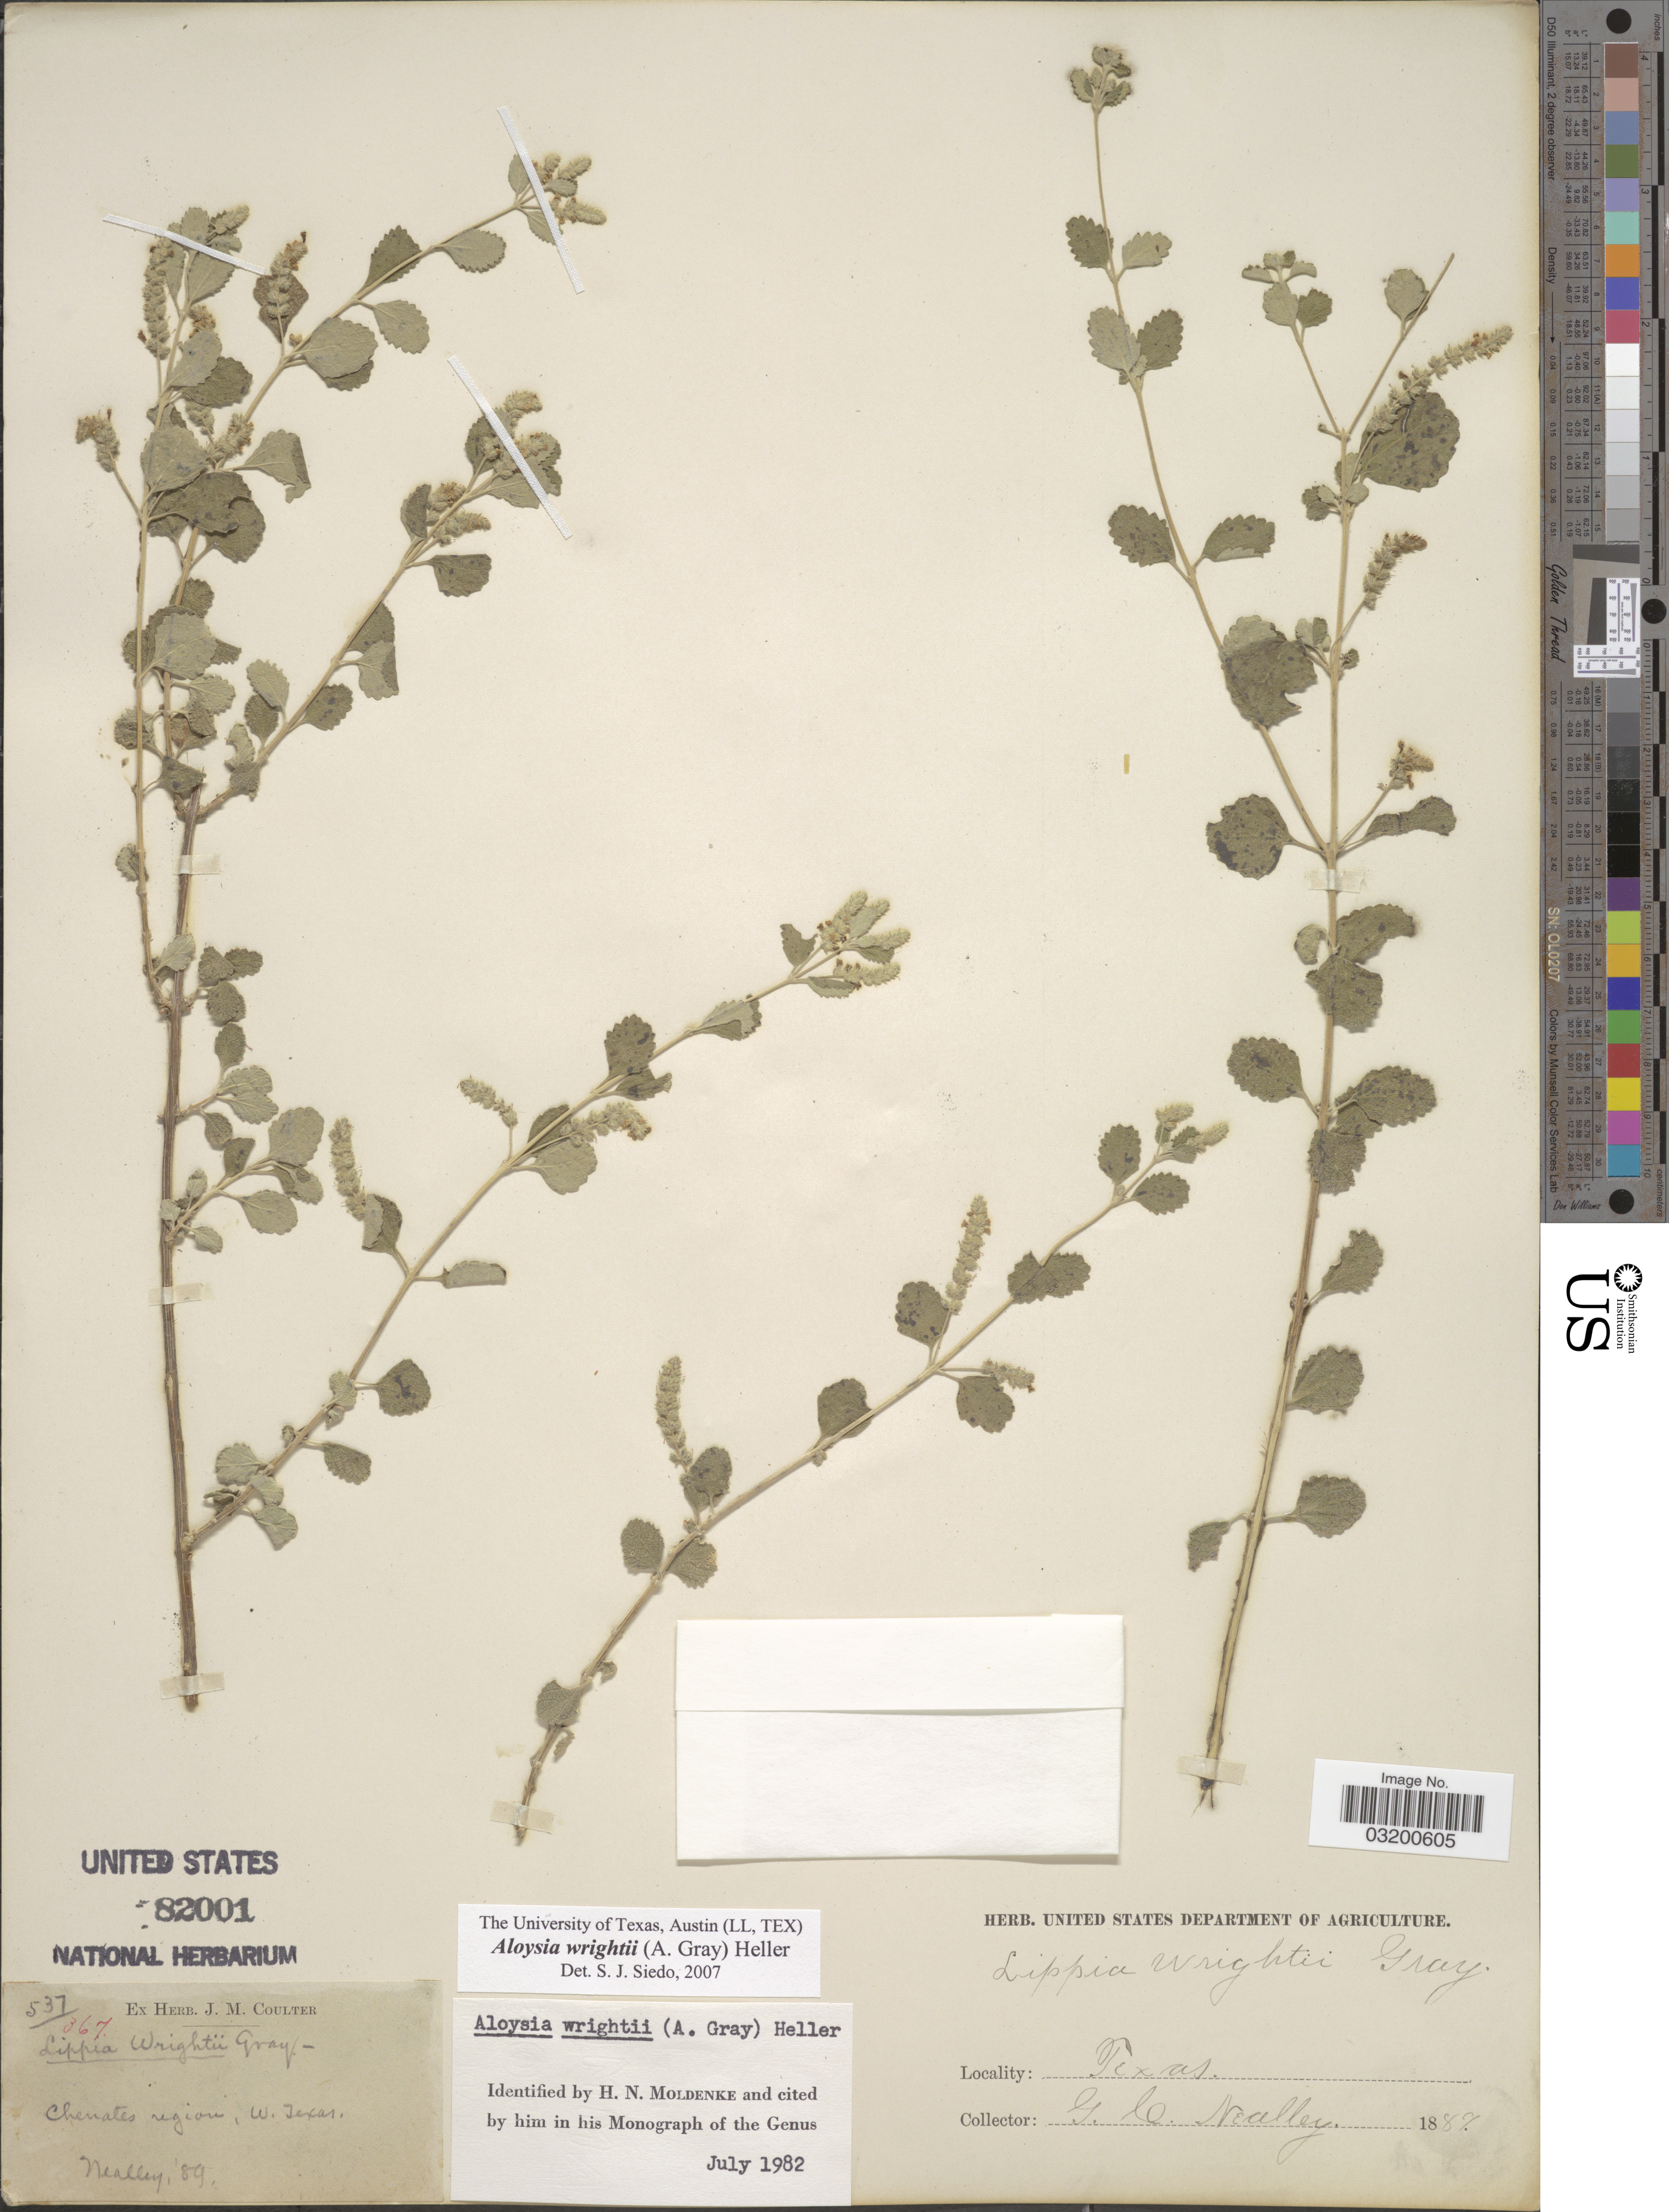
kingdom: Plantae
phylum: Tracheophyta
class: Magnoliopsida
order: Lamiales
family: Verbenaceae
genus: Aloysia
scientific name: Aloysia wrightii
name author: A. Heller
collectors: G. C. Nealley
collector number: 537/367*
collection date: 1889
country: United States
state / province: Texas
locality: Chenates region. W. Texas.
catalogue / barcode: US 82001